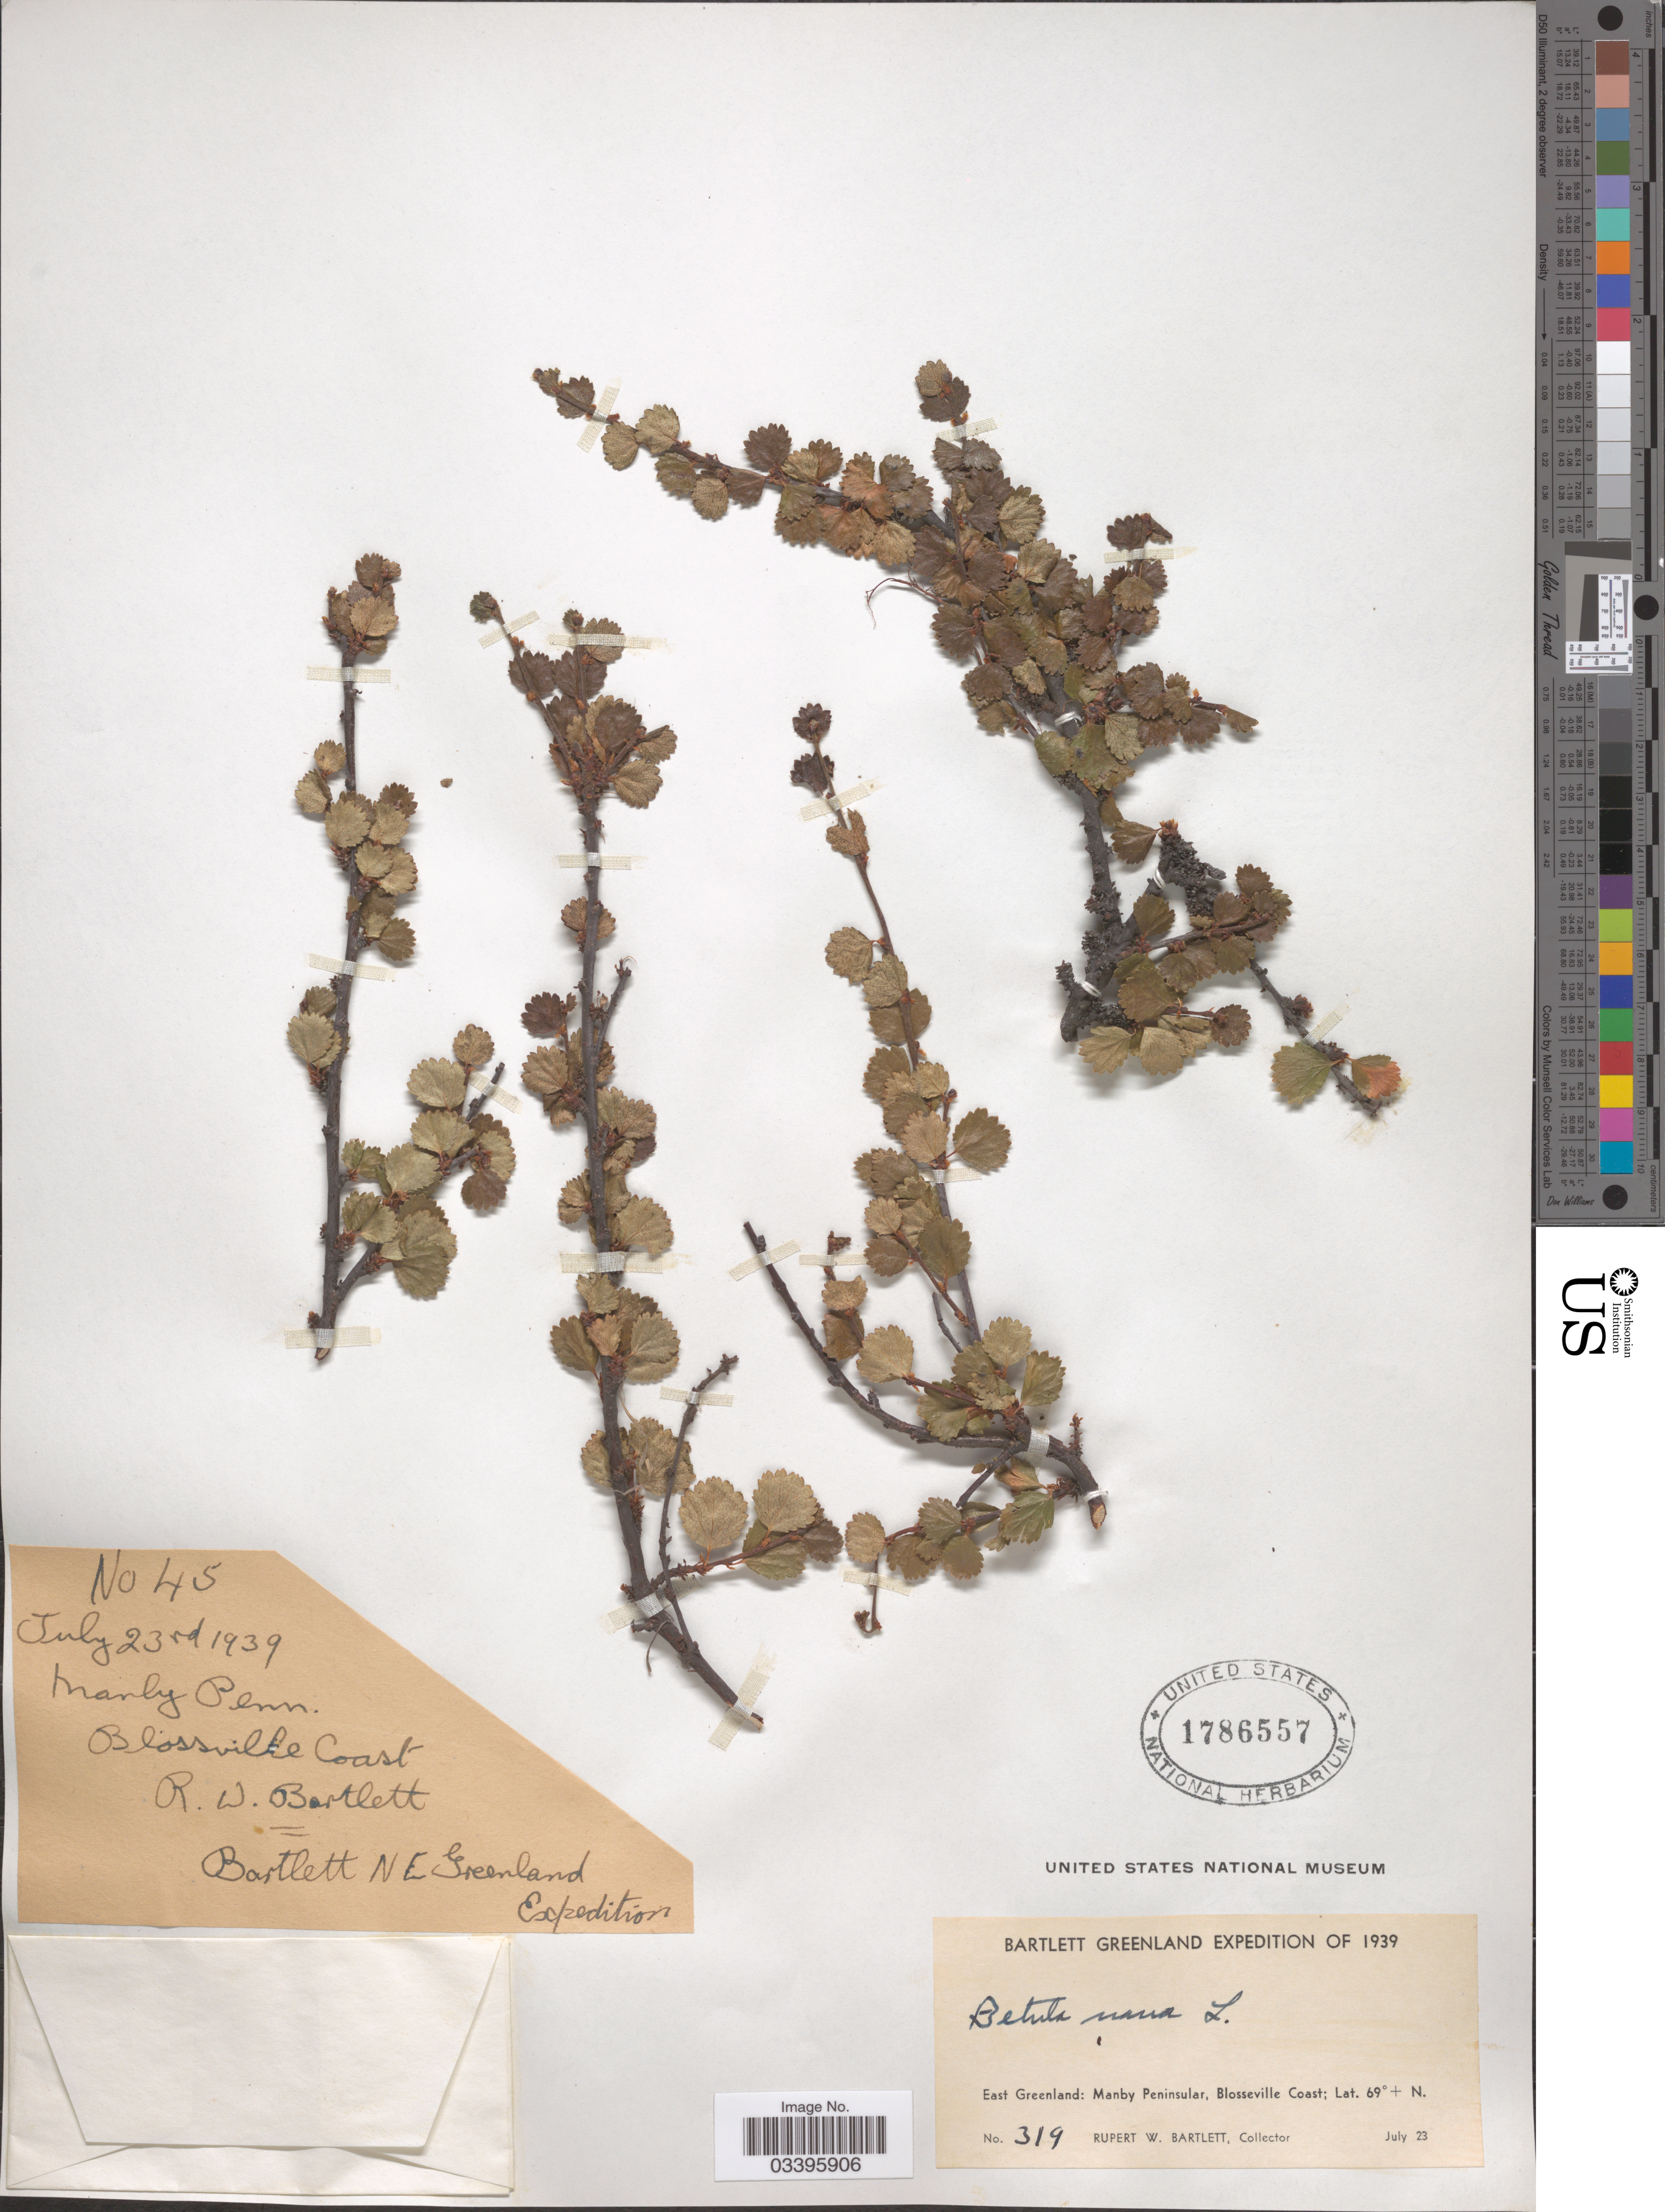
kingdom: Plantae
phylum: Tracheophyta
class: Magnoliopsida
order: Fagales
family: Betulaceae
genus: Betula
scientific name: Betula nana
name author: L.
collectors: R. W. Bartlett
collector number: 319/45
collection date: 1939-07-23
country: Greenland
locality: East Greenland: Manby Peninsular, Blosseville Coast. NE Greenland. [unsure placement]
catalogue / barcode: US 1786557